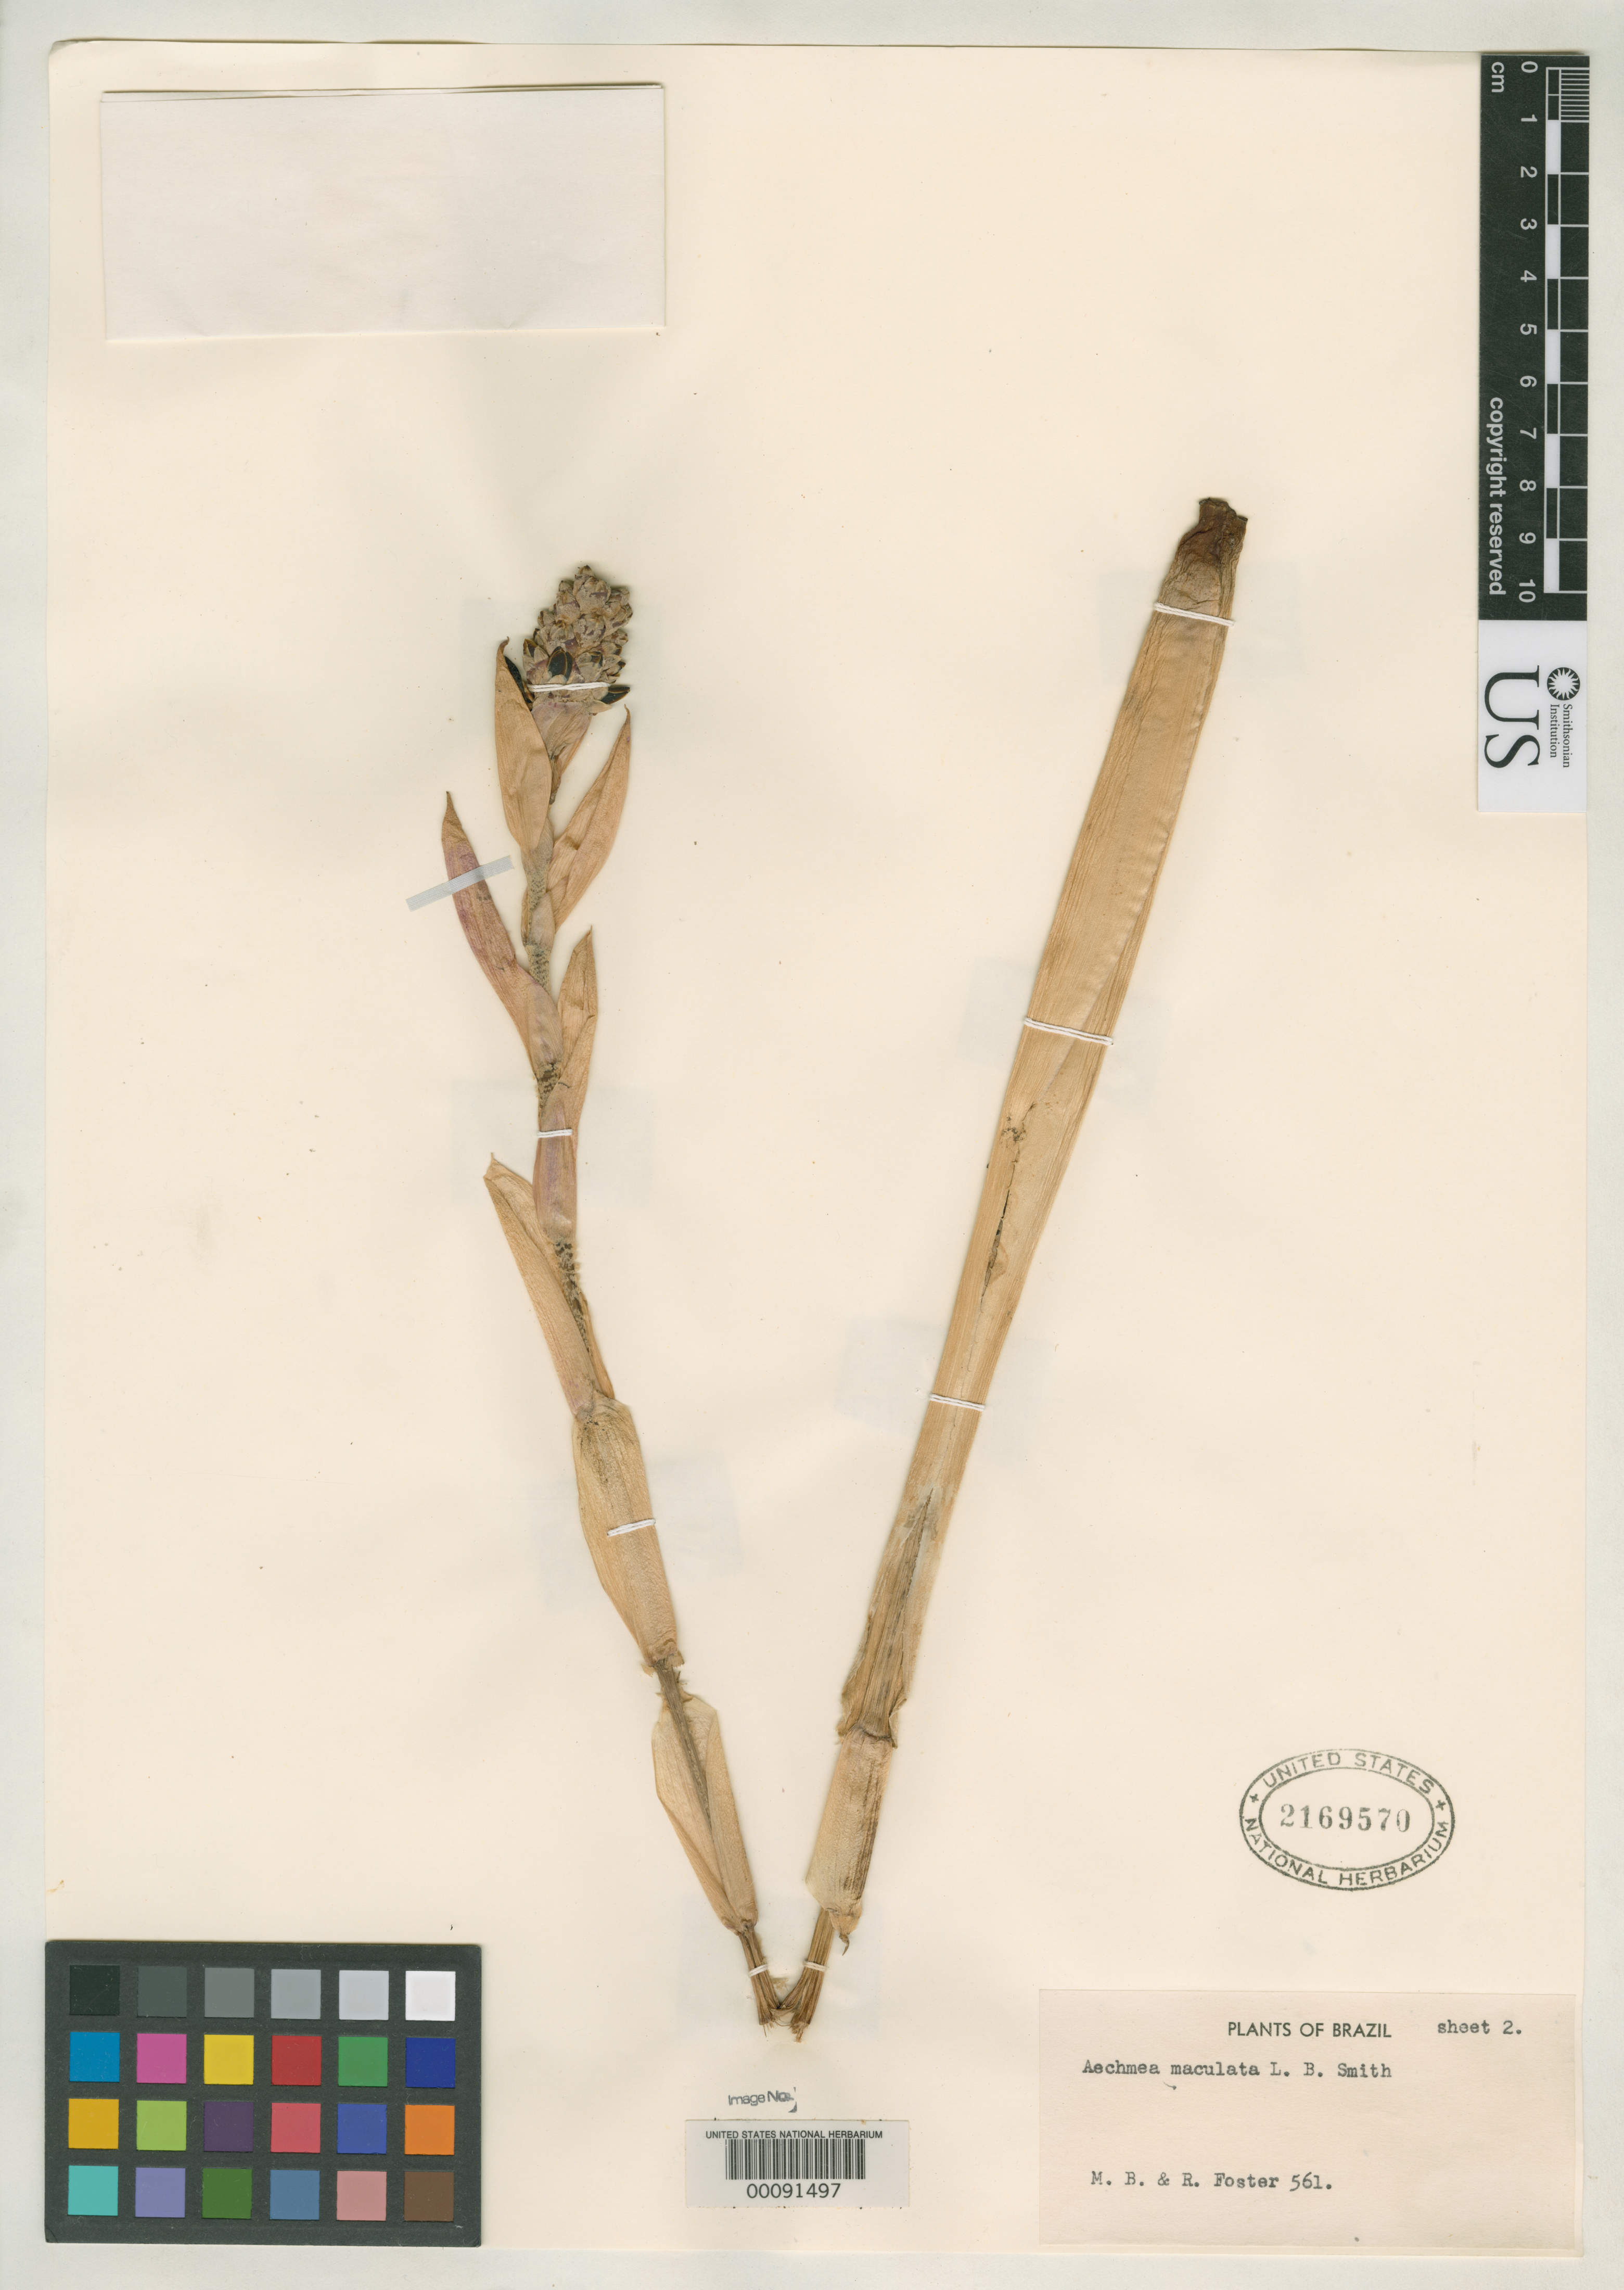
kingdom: Plantae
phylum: Tracheophyta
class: Liliopsida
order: Poales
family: Bromeliaceae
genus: Aechmea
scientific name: Aechmea maculata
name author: L.B. Sm.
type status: Isotype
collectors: M. B. Foster & R. C. Foster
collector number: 561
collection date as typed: Dec 1955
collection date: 1955-12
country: Brazil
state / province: Minas Gerais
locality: Pico de Piedade, Belo Horizonte.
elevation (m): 1950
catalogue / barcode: US 2169570